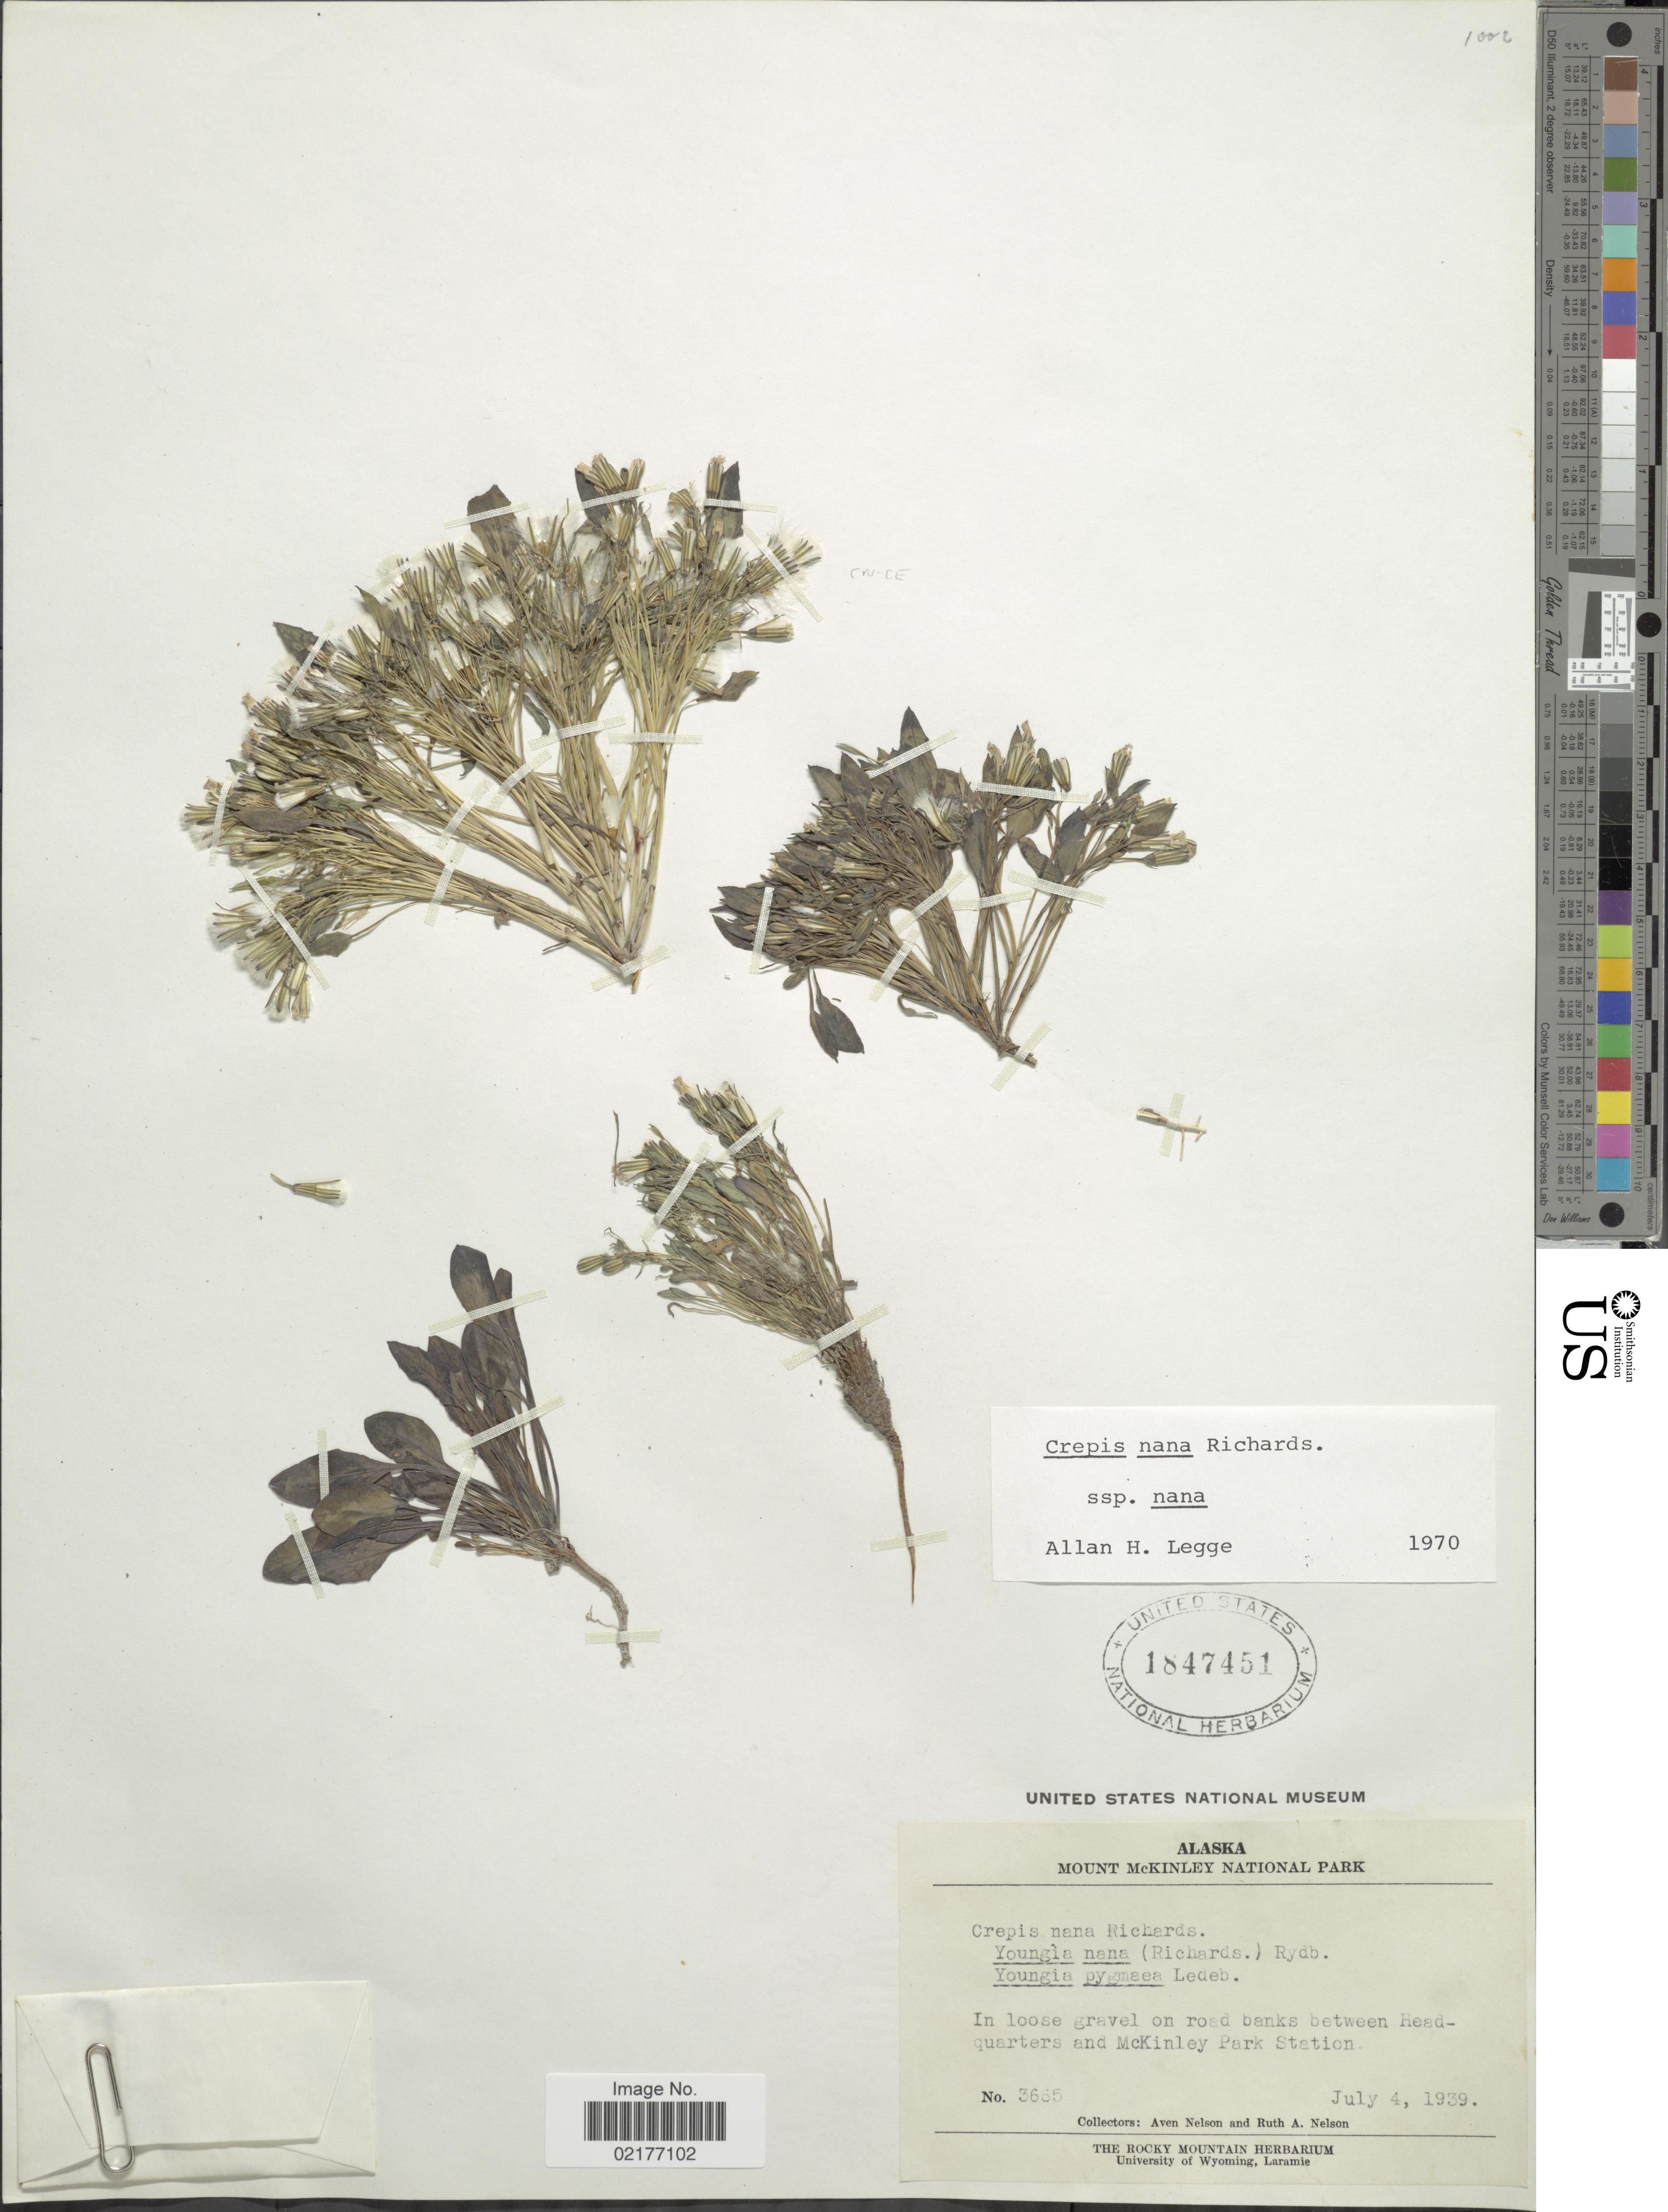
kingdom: Plantae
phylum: Tracheophyta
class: Magnoliopsida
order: Asterales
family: Asteraceae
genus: Askellia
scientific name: Askellia pygmaea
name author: (Ledeb.) Sennikov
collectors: A. Nelson & R. A. Nelson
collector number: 3665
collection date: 1939-04-04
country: United States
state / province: Alaska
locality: Mount McKinley National Park, On loose gravel on road banks between Headquarters and McKinley Park Station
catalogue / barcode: US 1847451